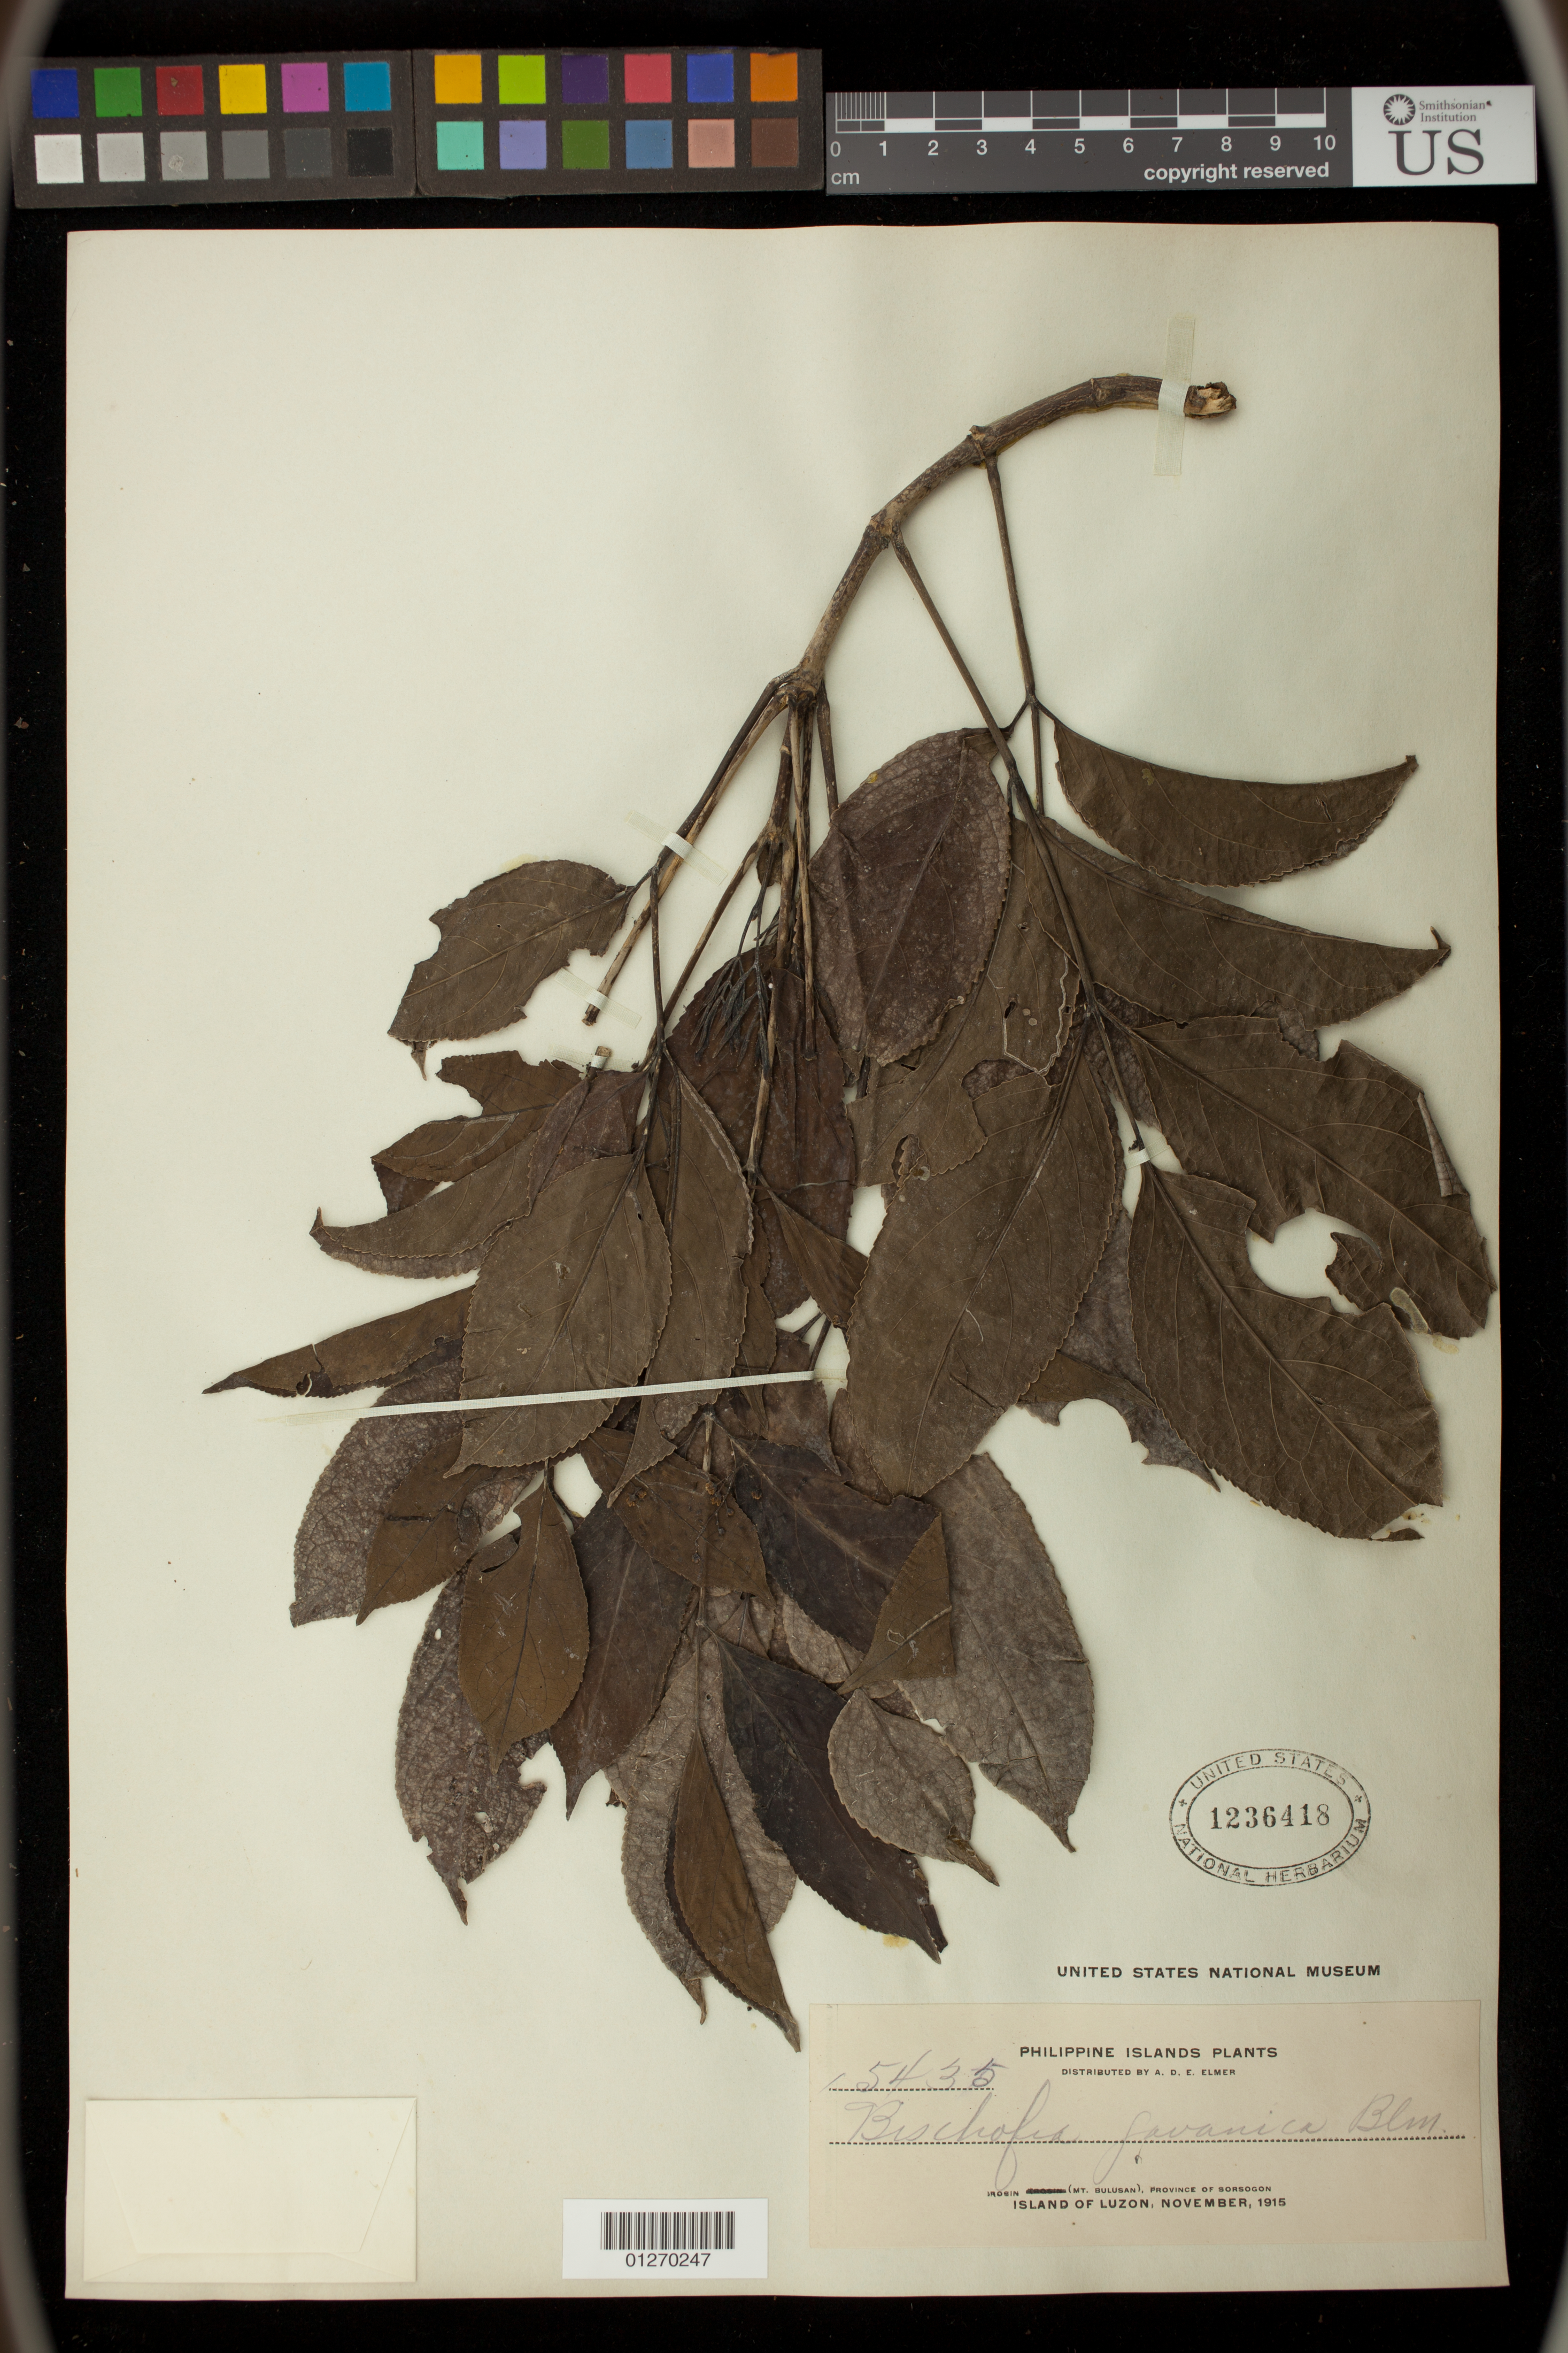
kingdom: Plantae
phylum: Tracheophyta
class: Magnoliopsida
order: Malpighiales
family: Phyllanthaceae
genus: Bischofia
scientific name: Bischofia javanica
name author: Blume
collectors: A. D. E. Elmer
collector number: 15435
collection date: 1915-11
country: Philippines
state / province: Bicol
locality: Irosin (Mt. Bulusan), Province of Sorsogon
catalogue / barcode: US 1236418